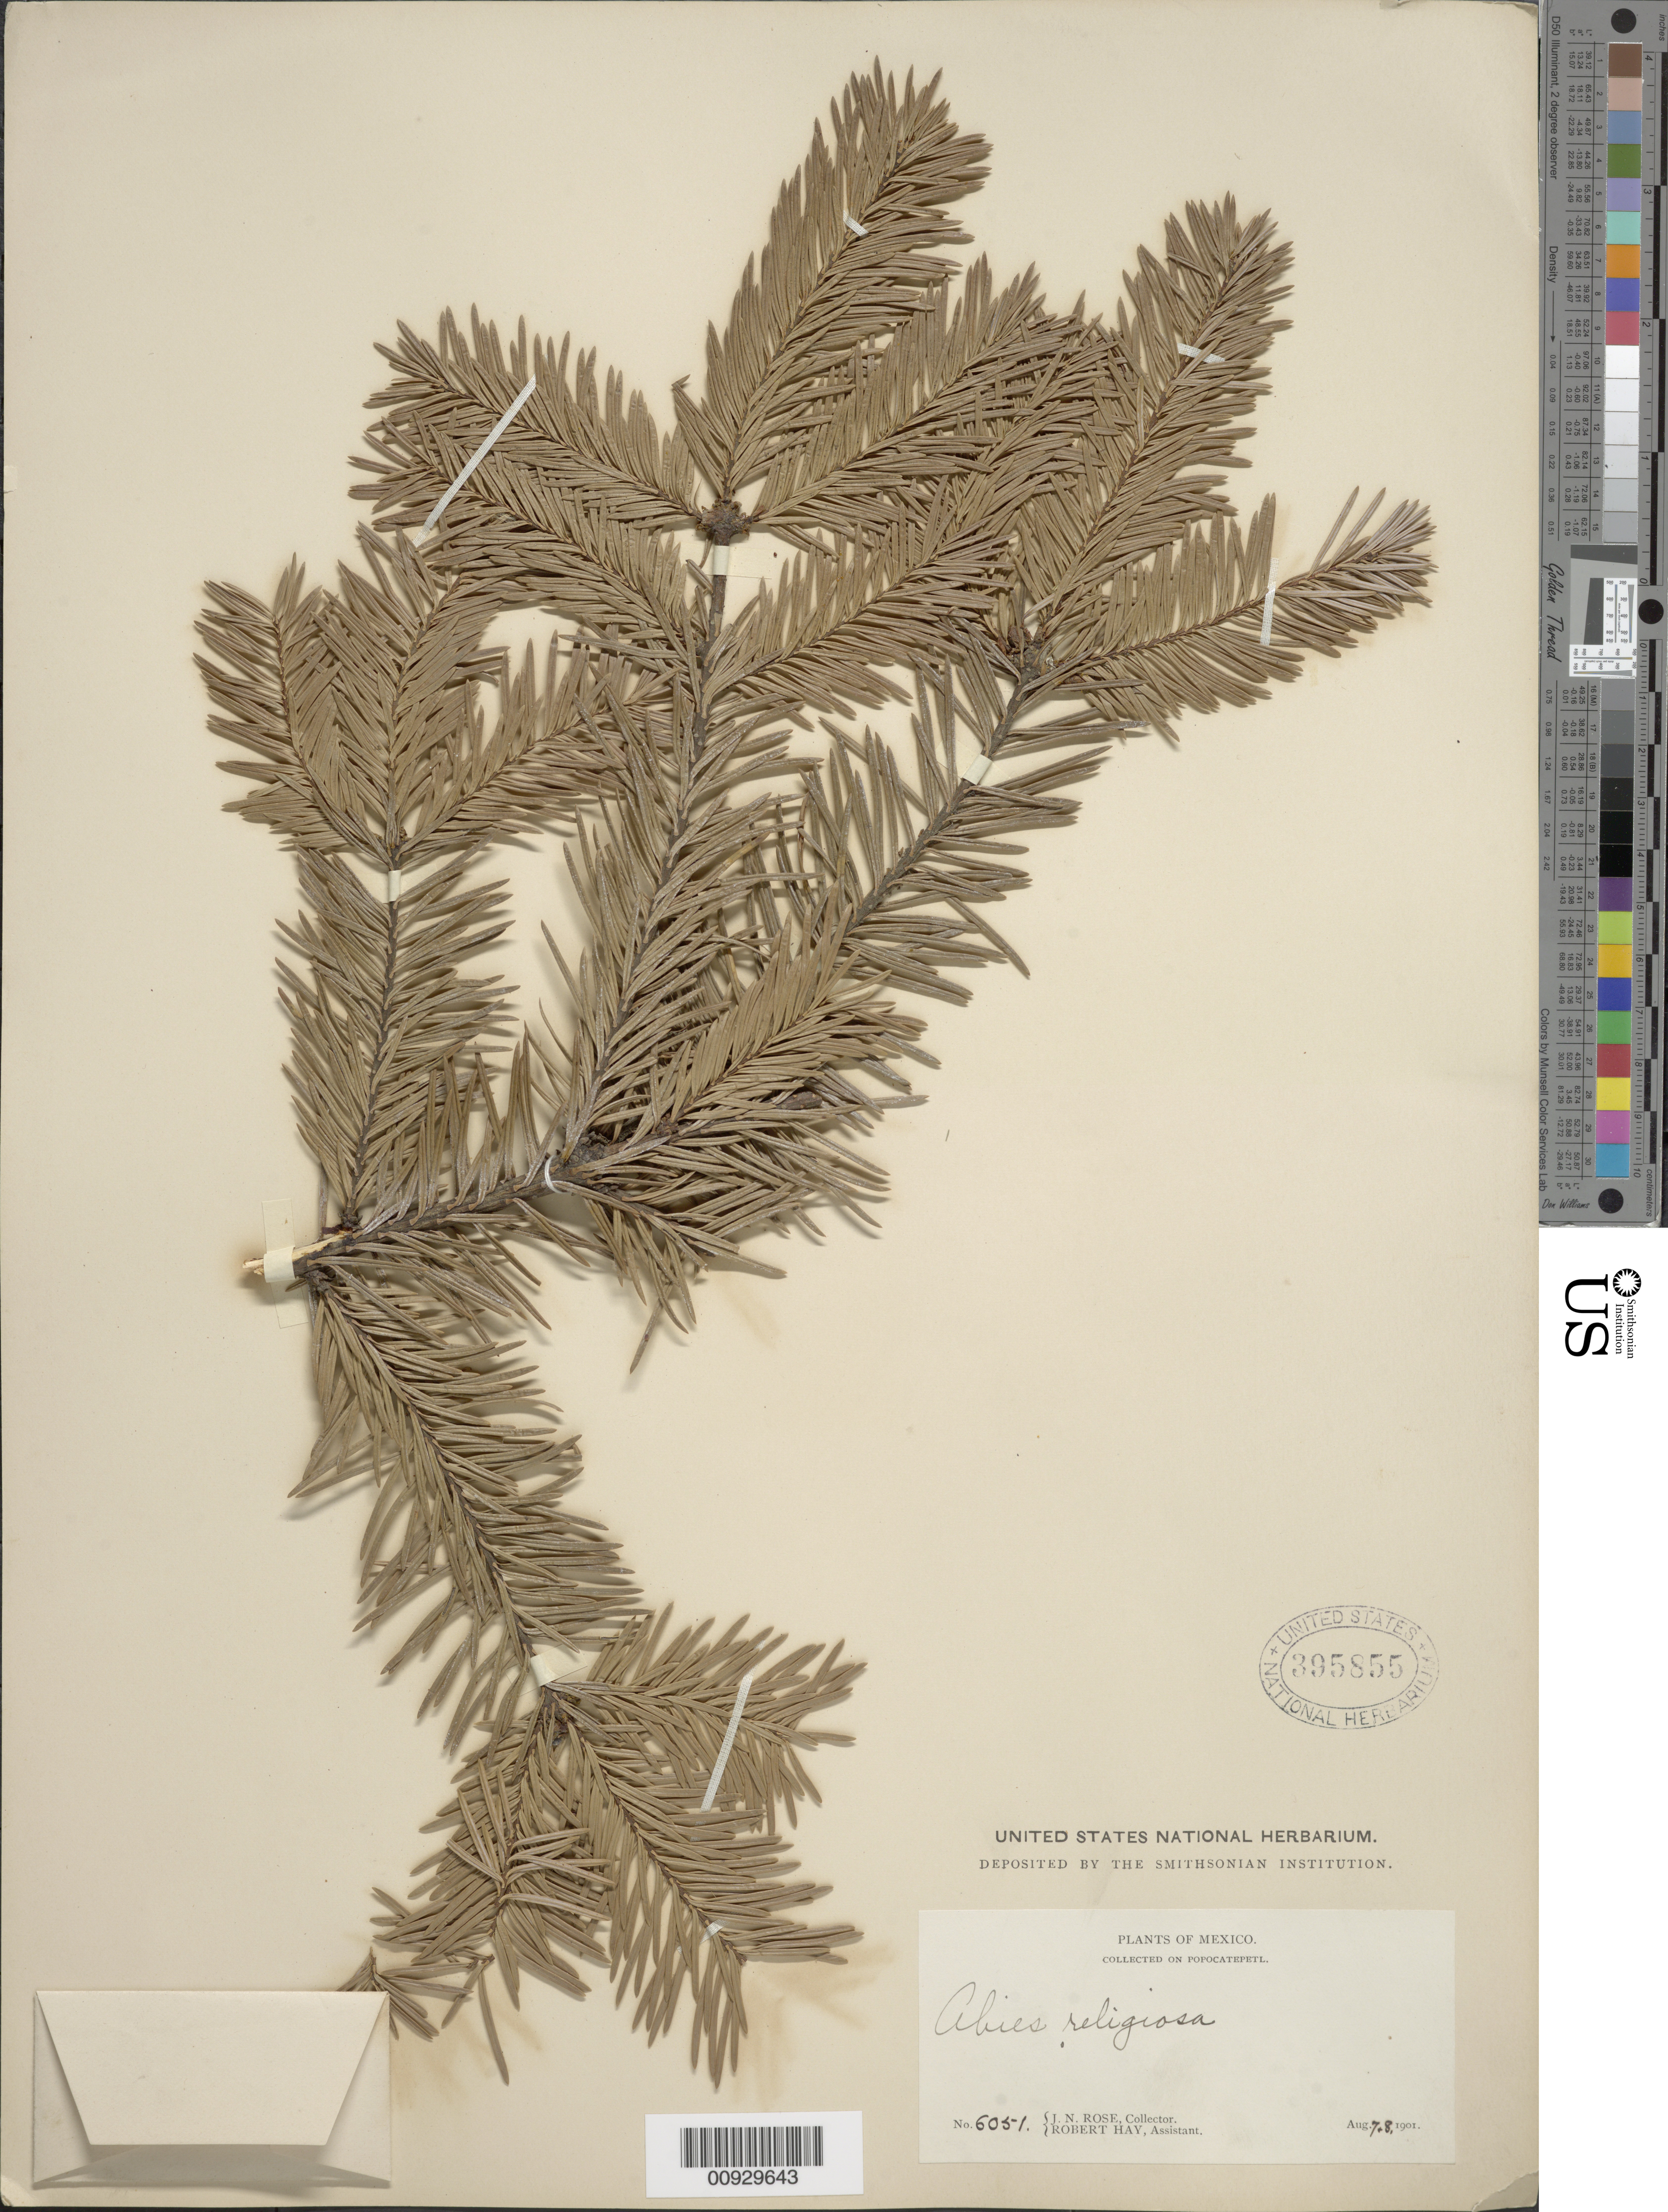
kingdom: Plantae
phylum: Tracheophyta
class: Pinopsida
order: Pinales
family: Pinaceae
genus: Abies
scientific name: Abies religiosa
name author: (Kunth) Schltdl. & Cham.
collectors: J. N. Rose & R. Hay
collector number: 6051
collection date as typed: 07 Aug 1901 to 08 Aug 1901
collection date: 1901-08-07/1901-08-08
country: Mexico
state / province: México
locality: Popocatepetl.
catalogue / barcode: US 395855